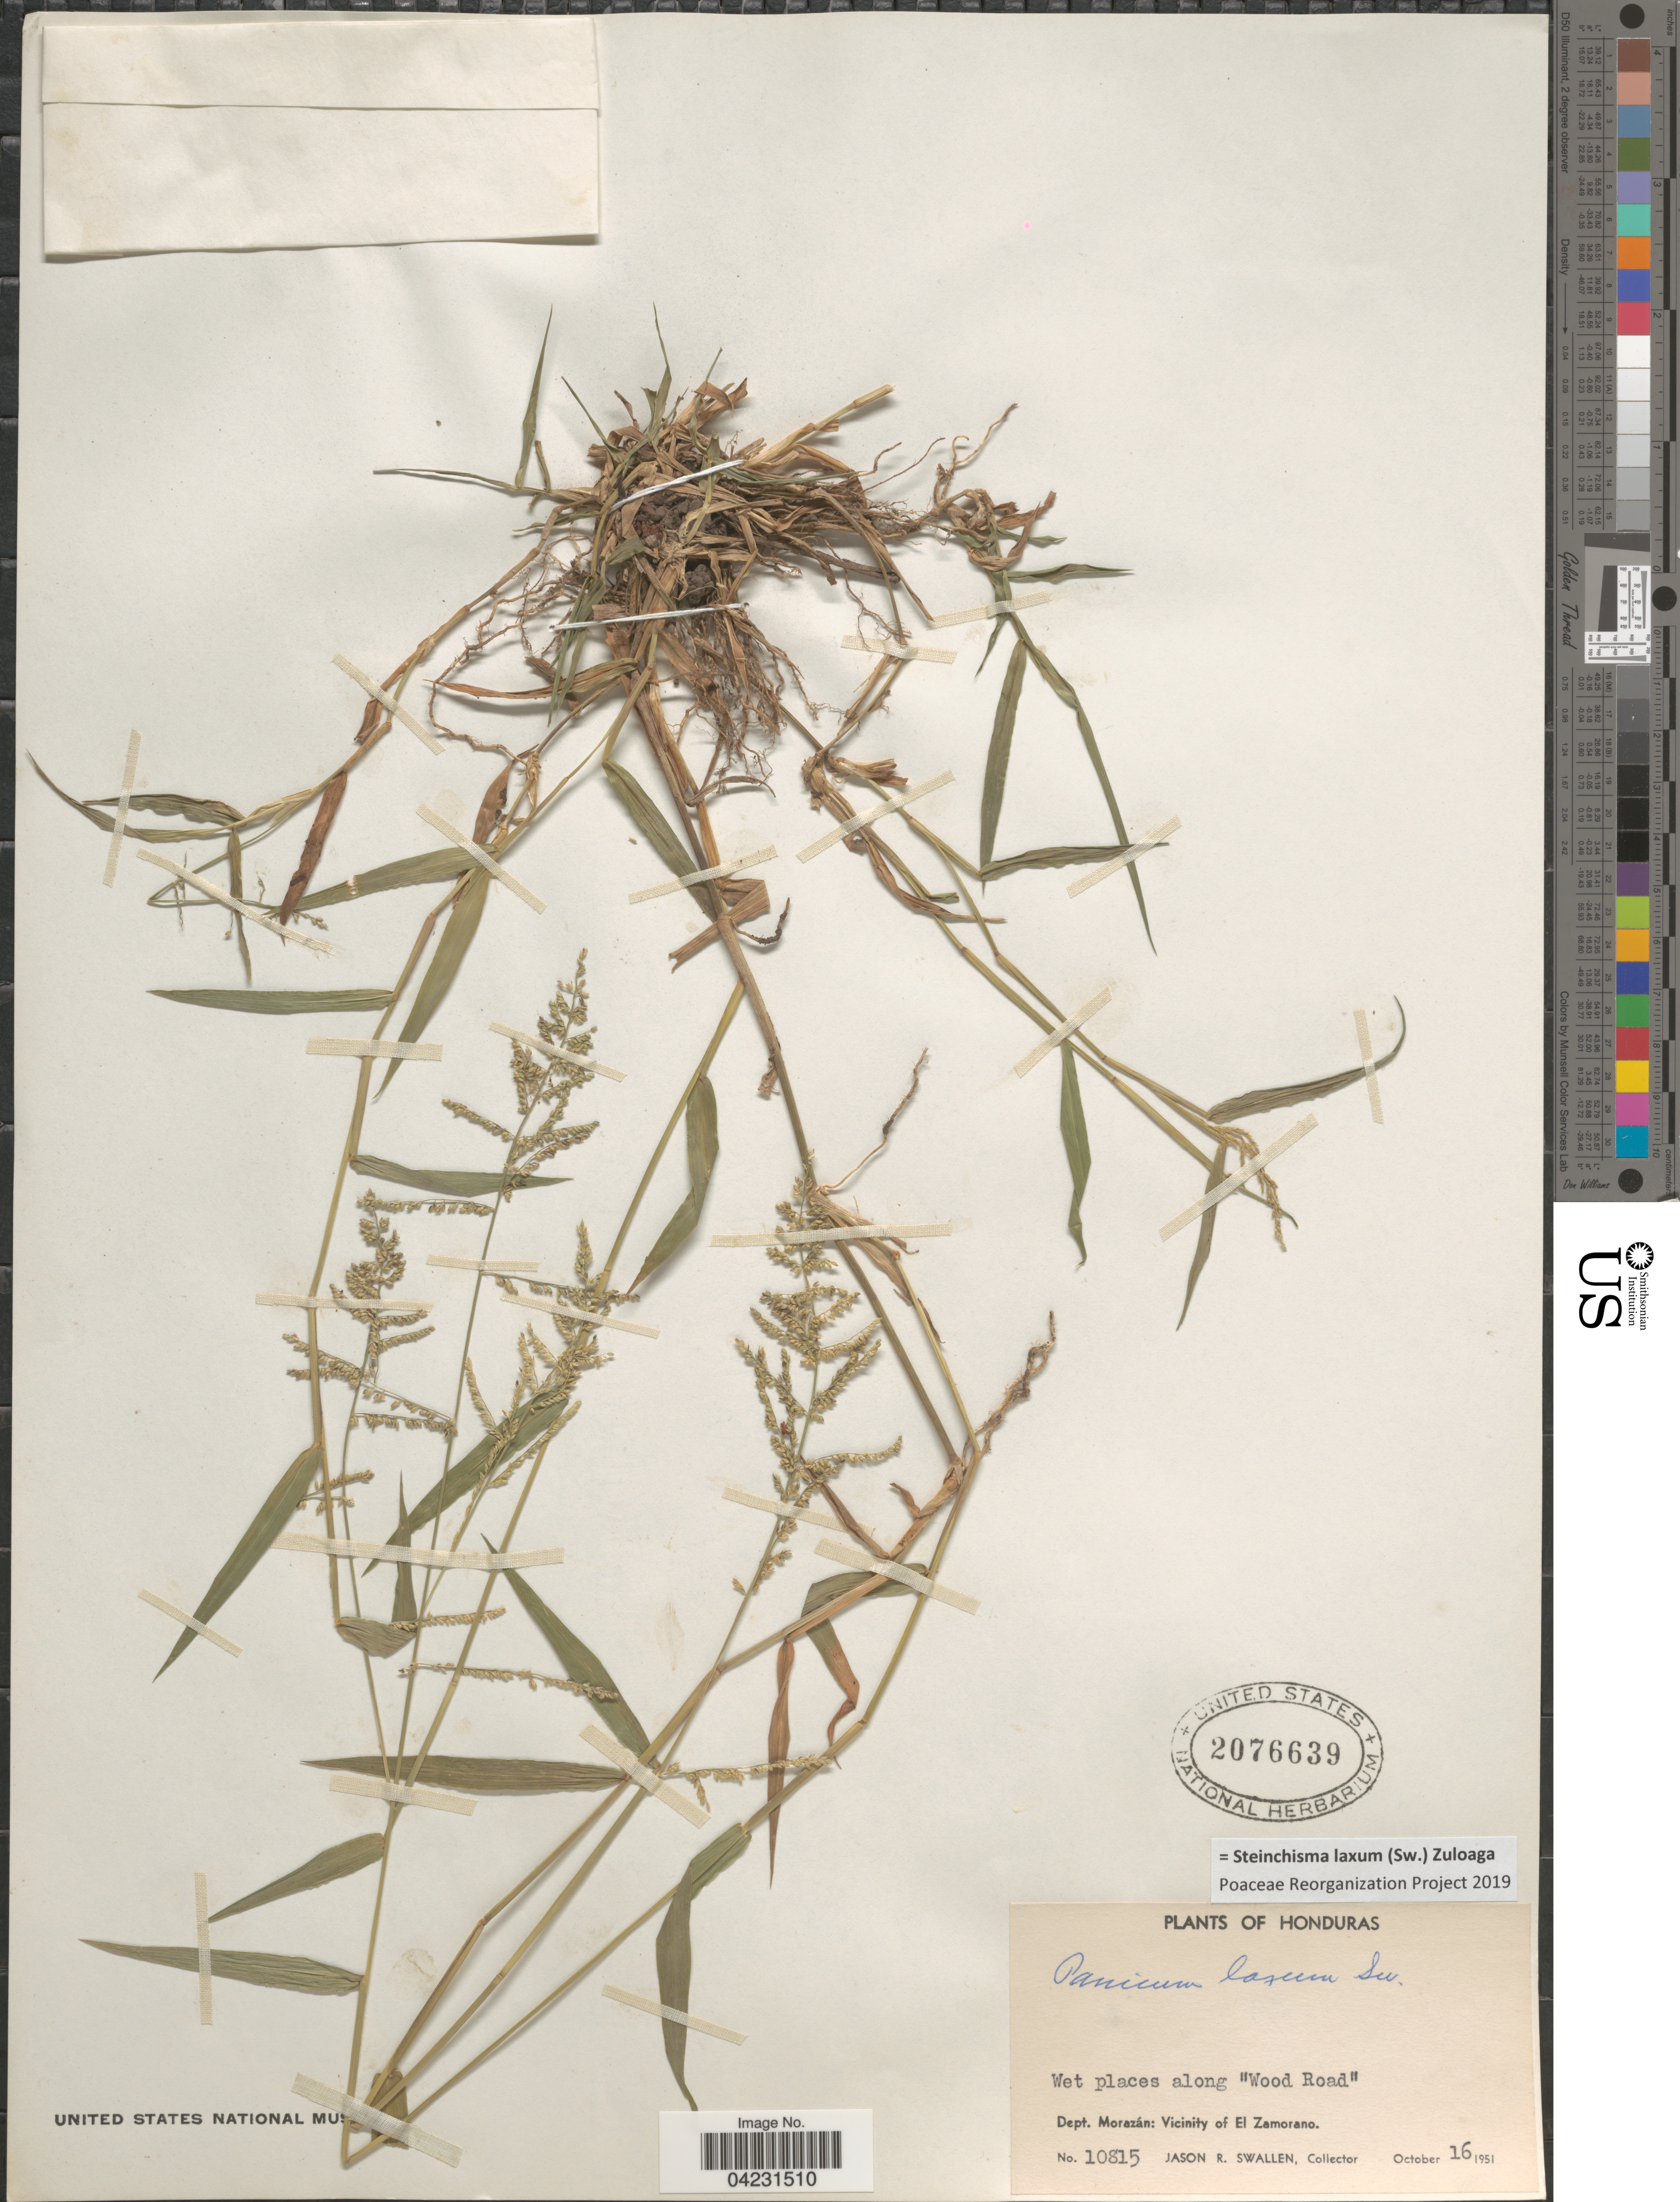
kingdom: Plantae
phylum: Tracheophyta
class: Liliopsida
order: Poales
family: Poaceae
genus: Steinchisma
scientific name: Steinchisma laxum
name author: (Sw.) Zuloaga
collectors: J. R. Swallen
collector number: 10815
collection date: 1951-10-16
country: Honduras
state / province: Fco. Morazán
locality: Wet places along "Wood Road". Dept. Morazá: Vicinity of El Zamorano.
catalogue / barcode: US 2076639